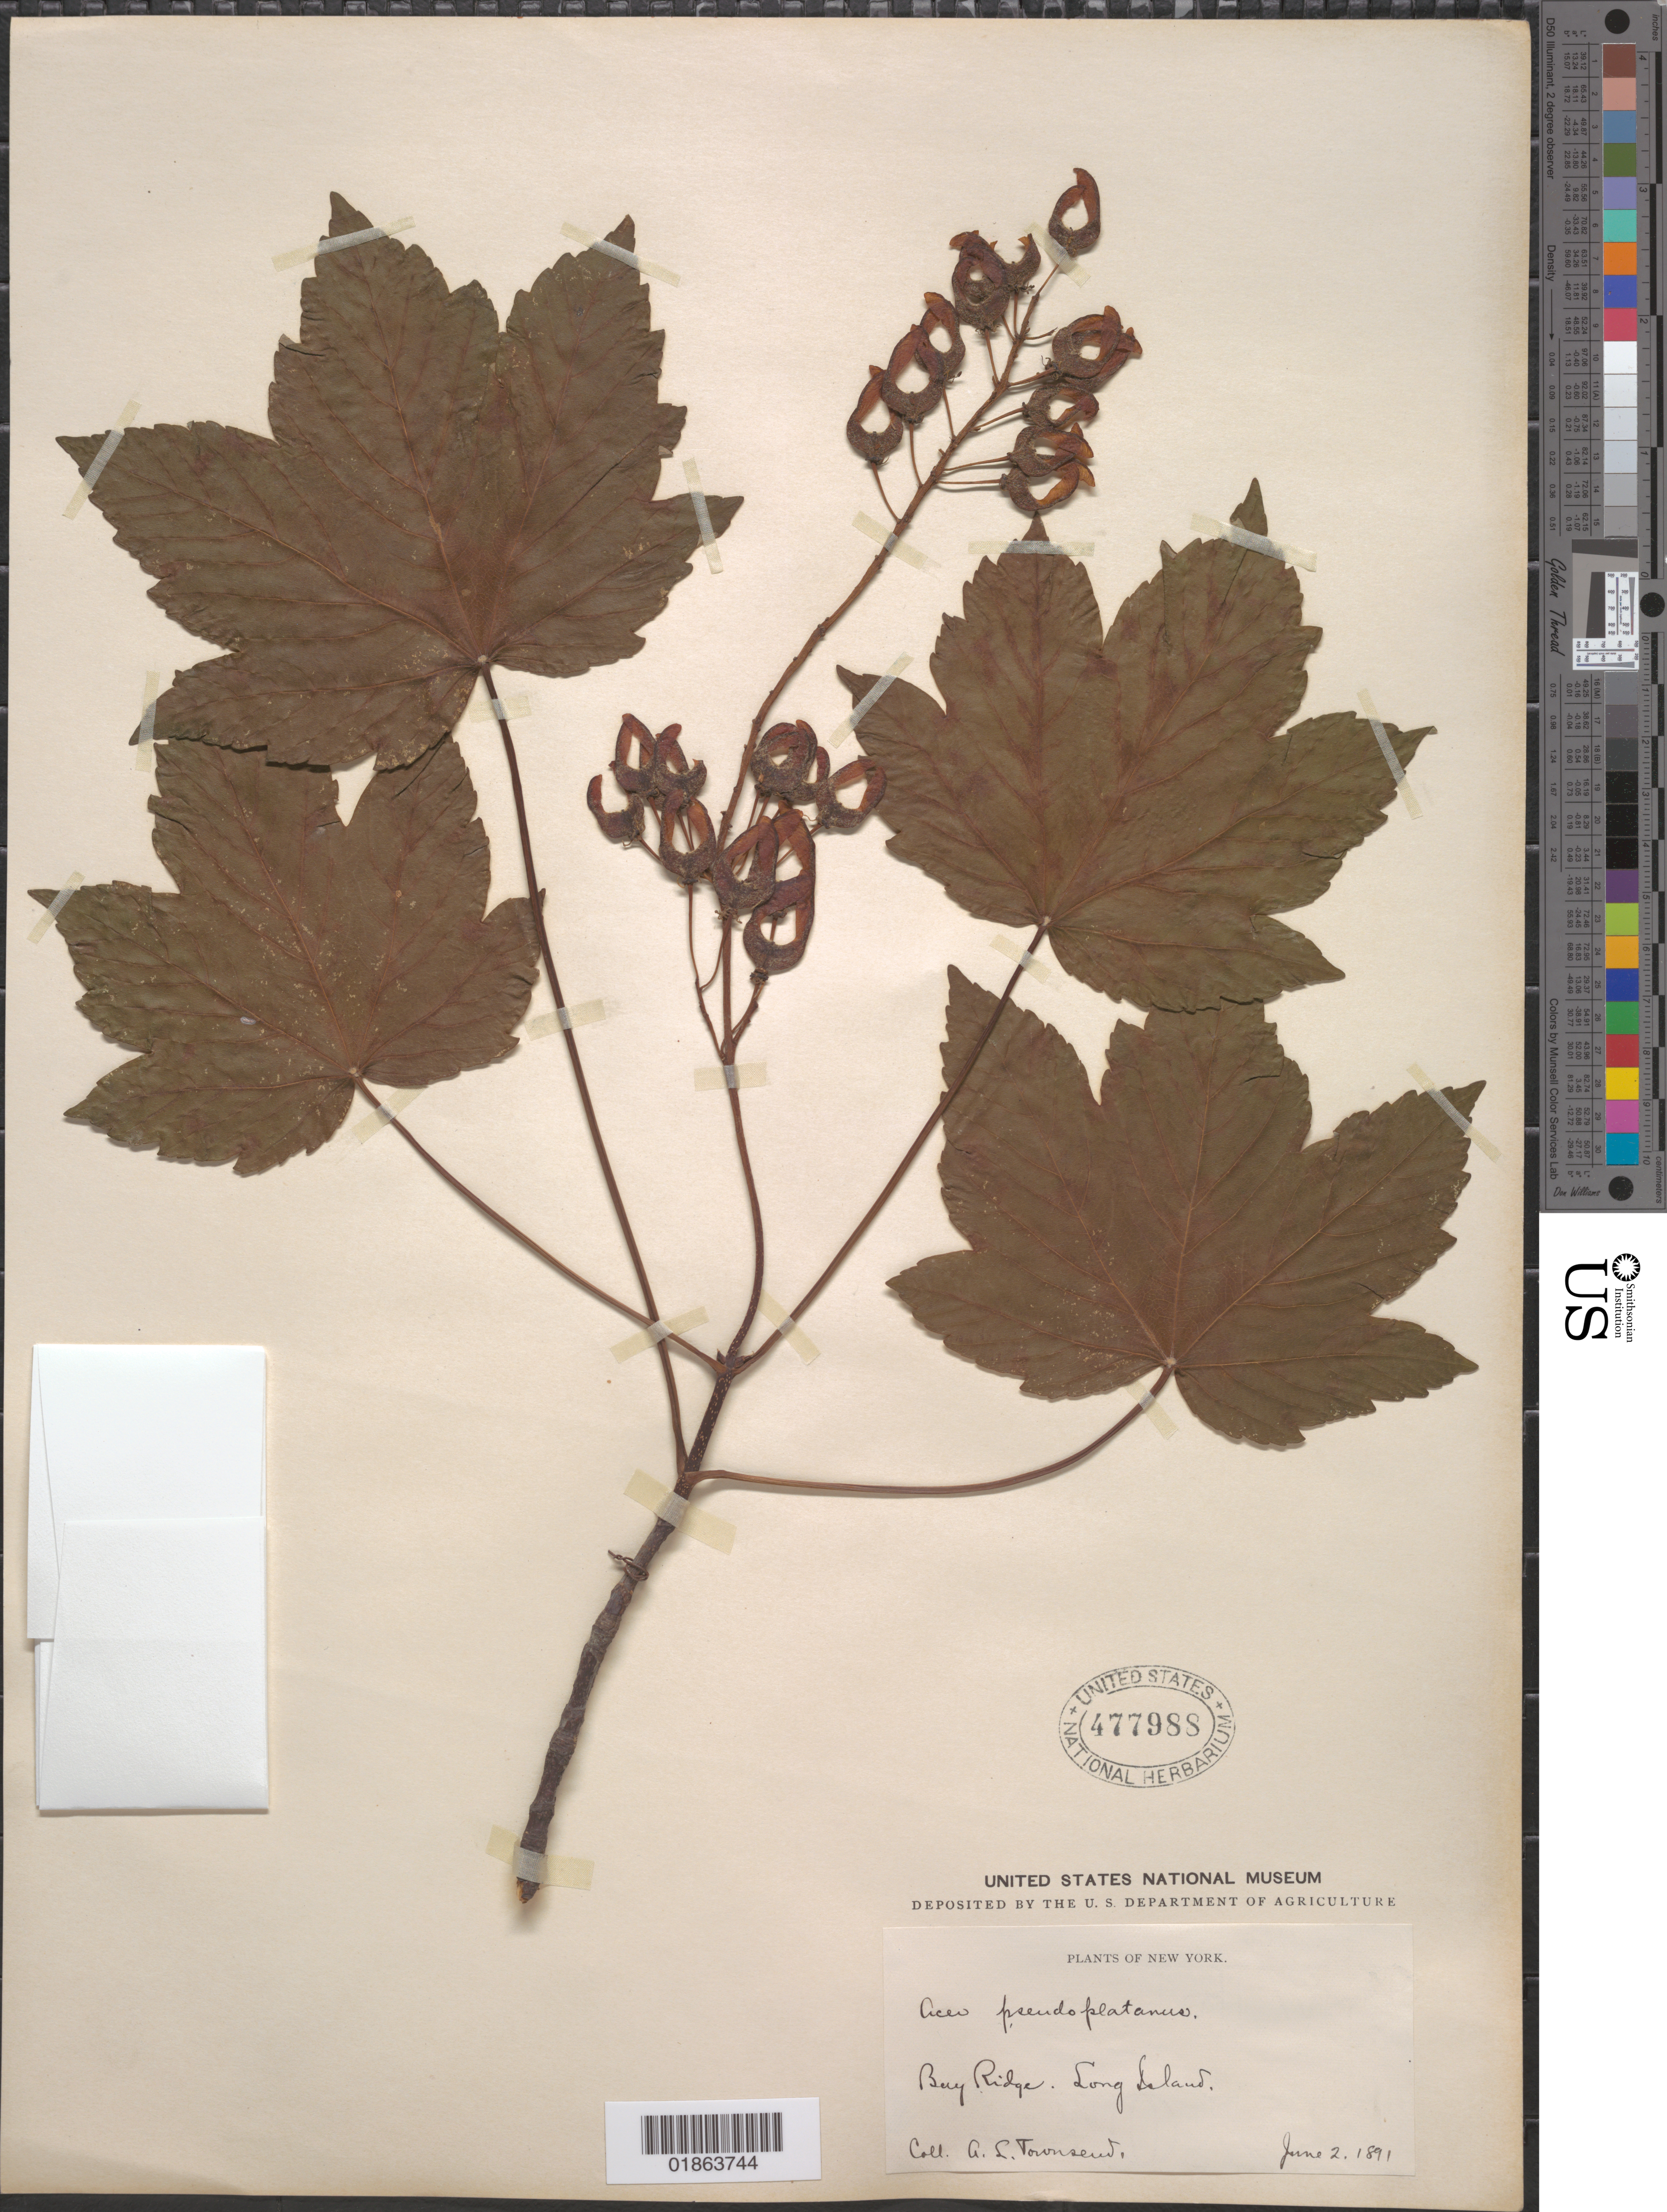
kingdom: Plantae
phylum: Tracheophyta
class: Magnoliopsida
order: Sapindales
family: Sapindaceae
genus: Acer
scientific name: Acer pseudoplatanus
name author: L.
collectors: A. Townsend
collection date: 1891-06-02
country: United States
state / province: New York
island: Long I.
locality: Long Island, Bay Ridge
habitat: Cultivated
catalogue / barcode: US 477988